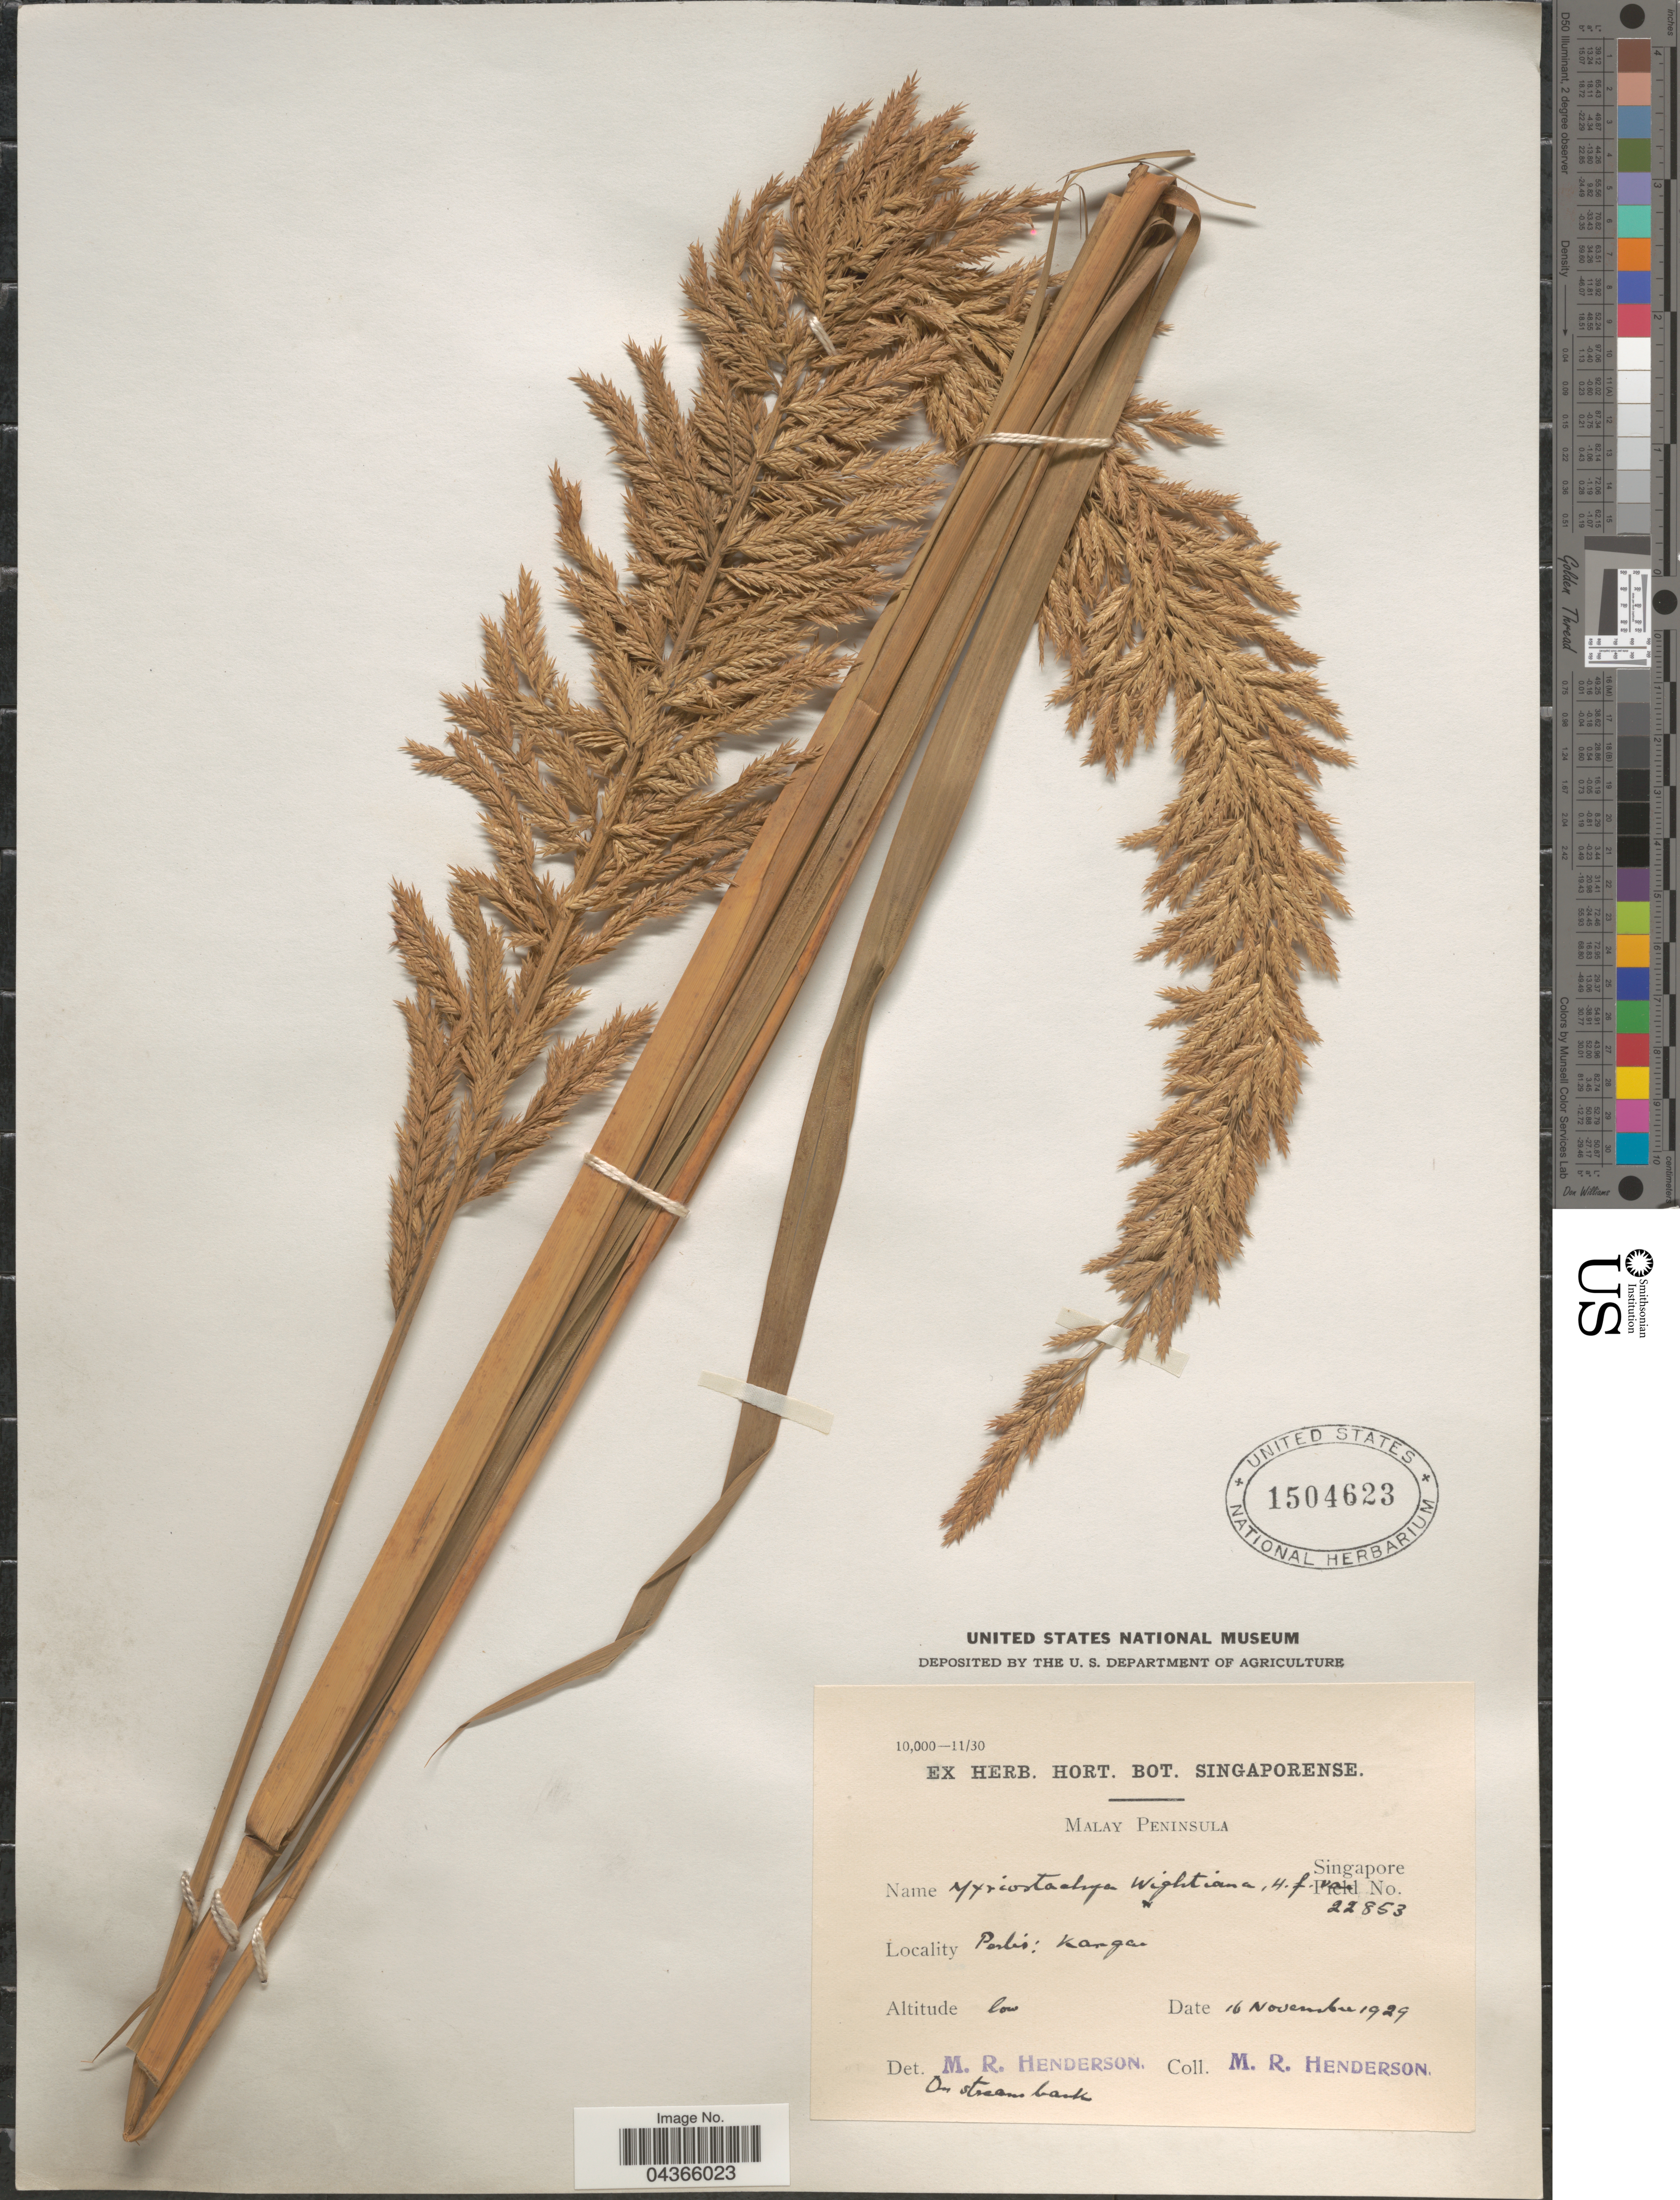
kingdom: Plantae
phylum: Tracheophyta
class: Liliopsida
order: Poales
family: Poaceae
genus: Myriostachya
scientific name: Myriostachya wightiana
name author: (Nees ex Steud.) Hook. f.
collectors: M. Henderson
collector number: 22853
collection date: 1929-11-16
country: Malaysia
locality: Malay Peninsula. Perlis: Kangar.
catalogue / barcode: US 1504623